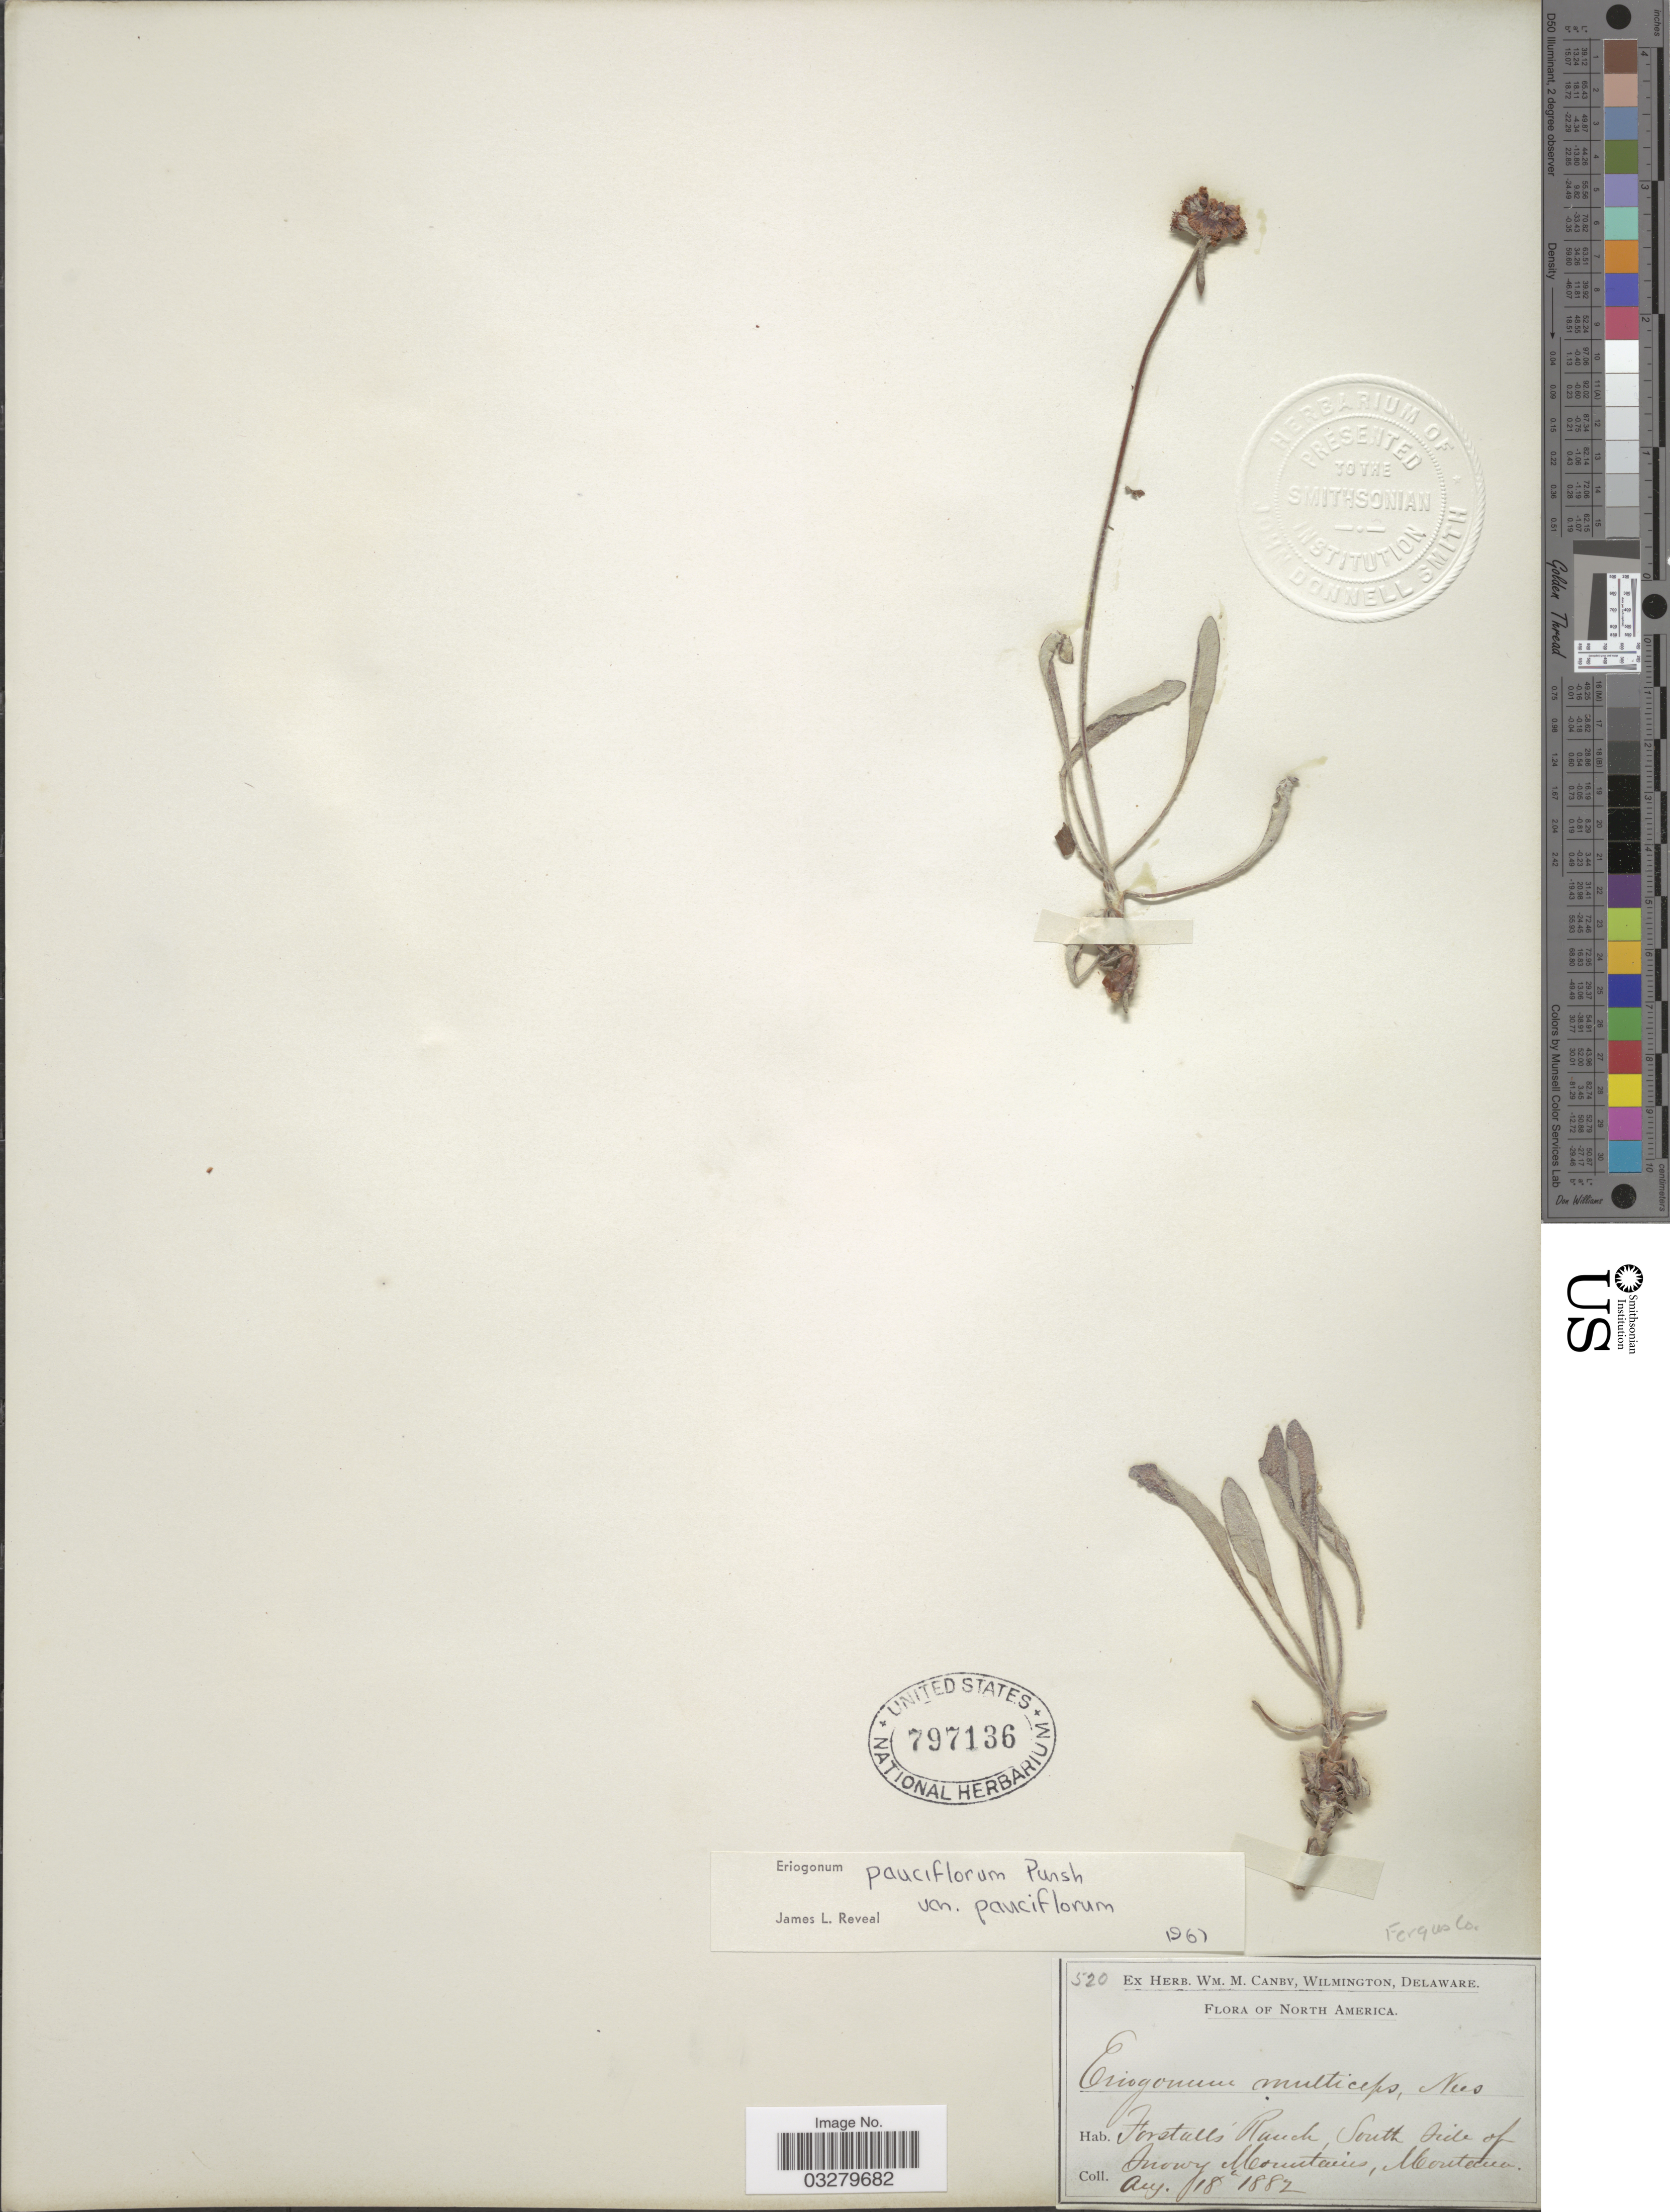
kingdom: Plantae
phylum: Tracheophyta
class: Magnoliopsida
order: Caryophyllales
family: Polygonaceae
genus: Eriogonum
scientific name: Eriogonum pauciflorum var. pauciflorum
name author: Pursh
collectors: ex herb. W.M. Canby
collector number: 520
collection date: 1882-08-18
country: United States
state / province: Montana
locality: Forstall's Ranch, South side of Snowy Mountains. Fergus Co.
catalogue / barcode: US 797136